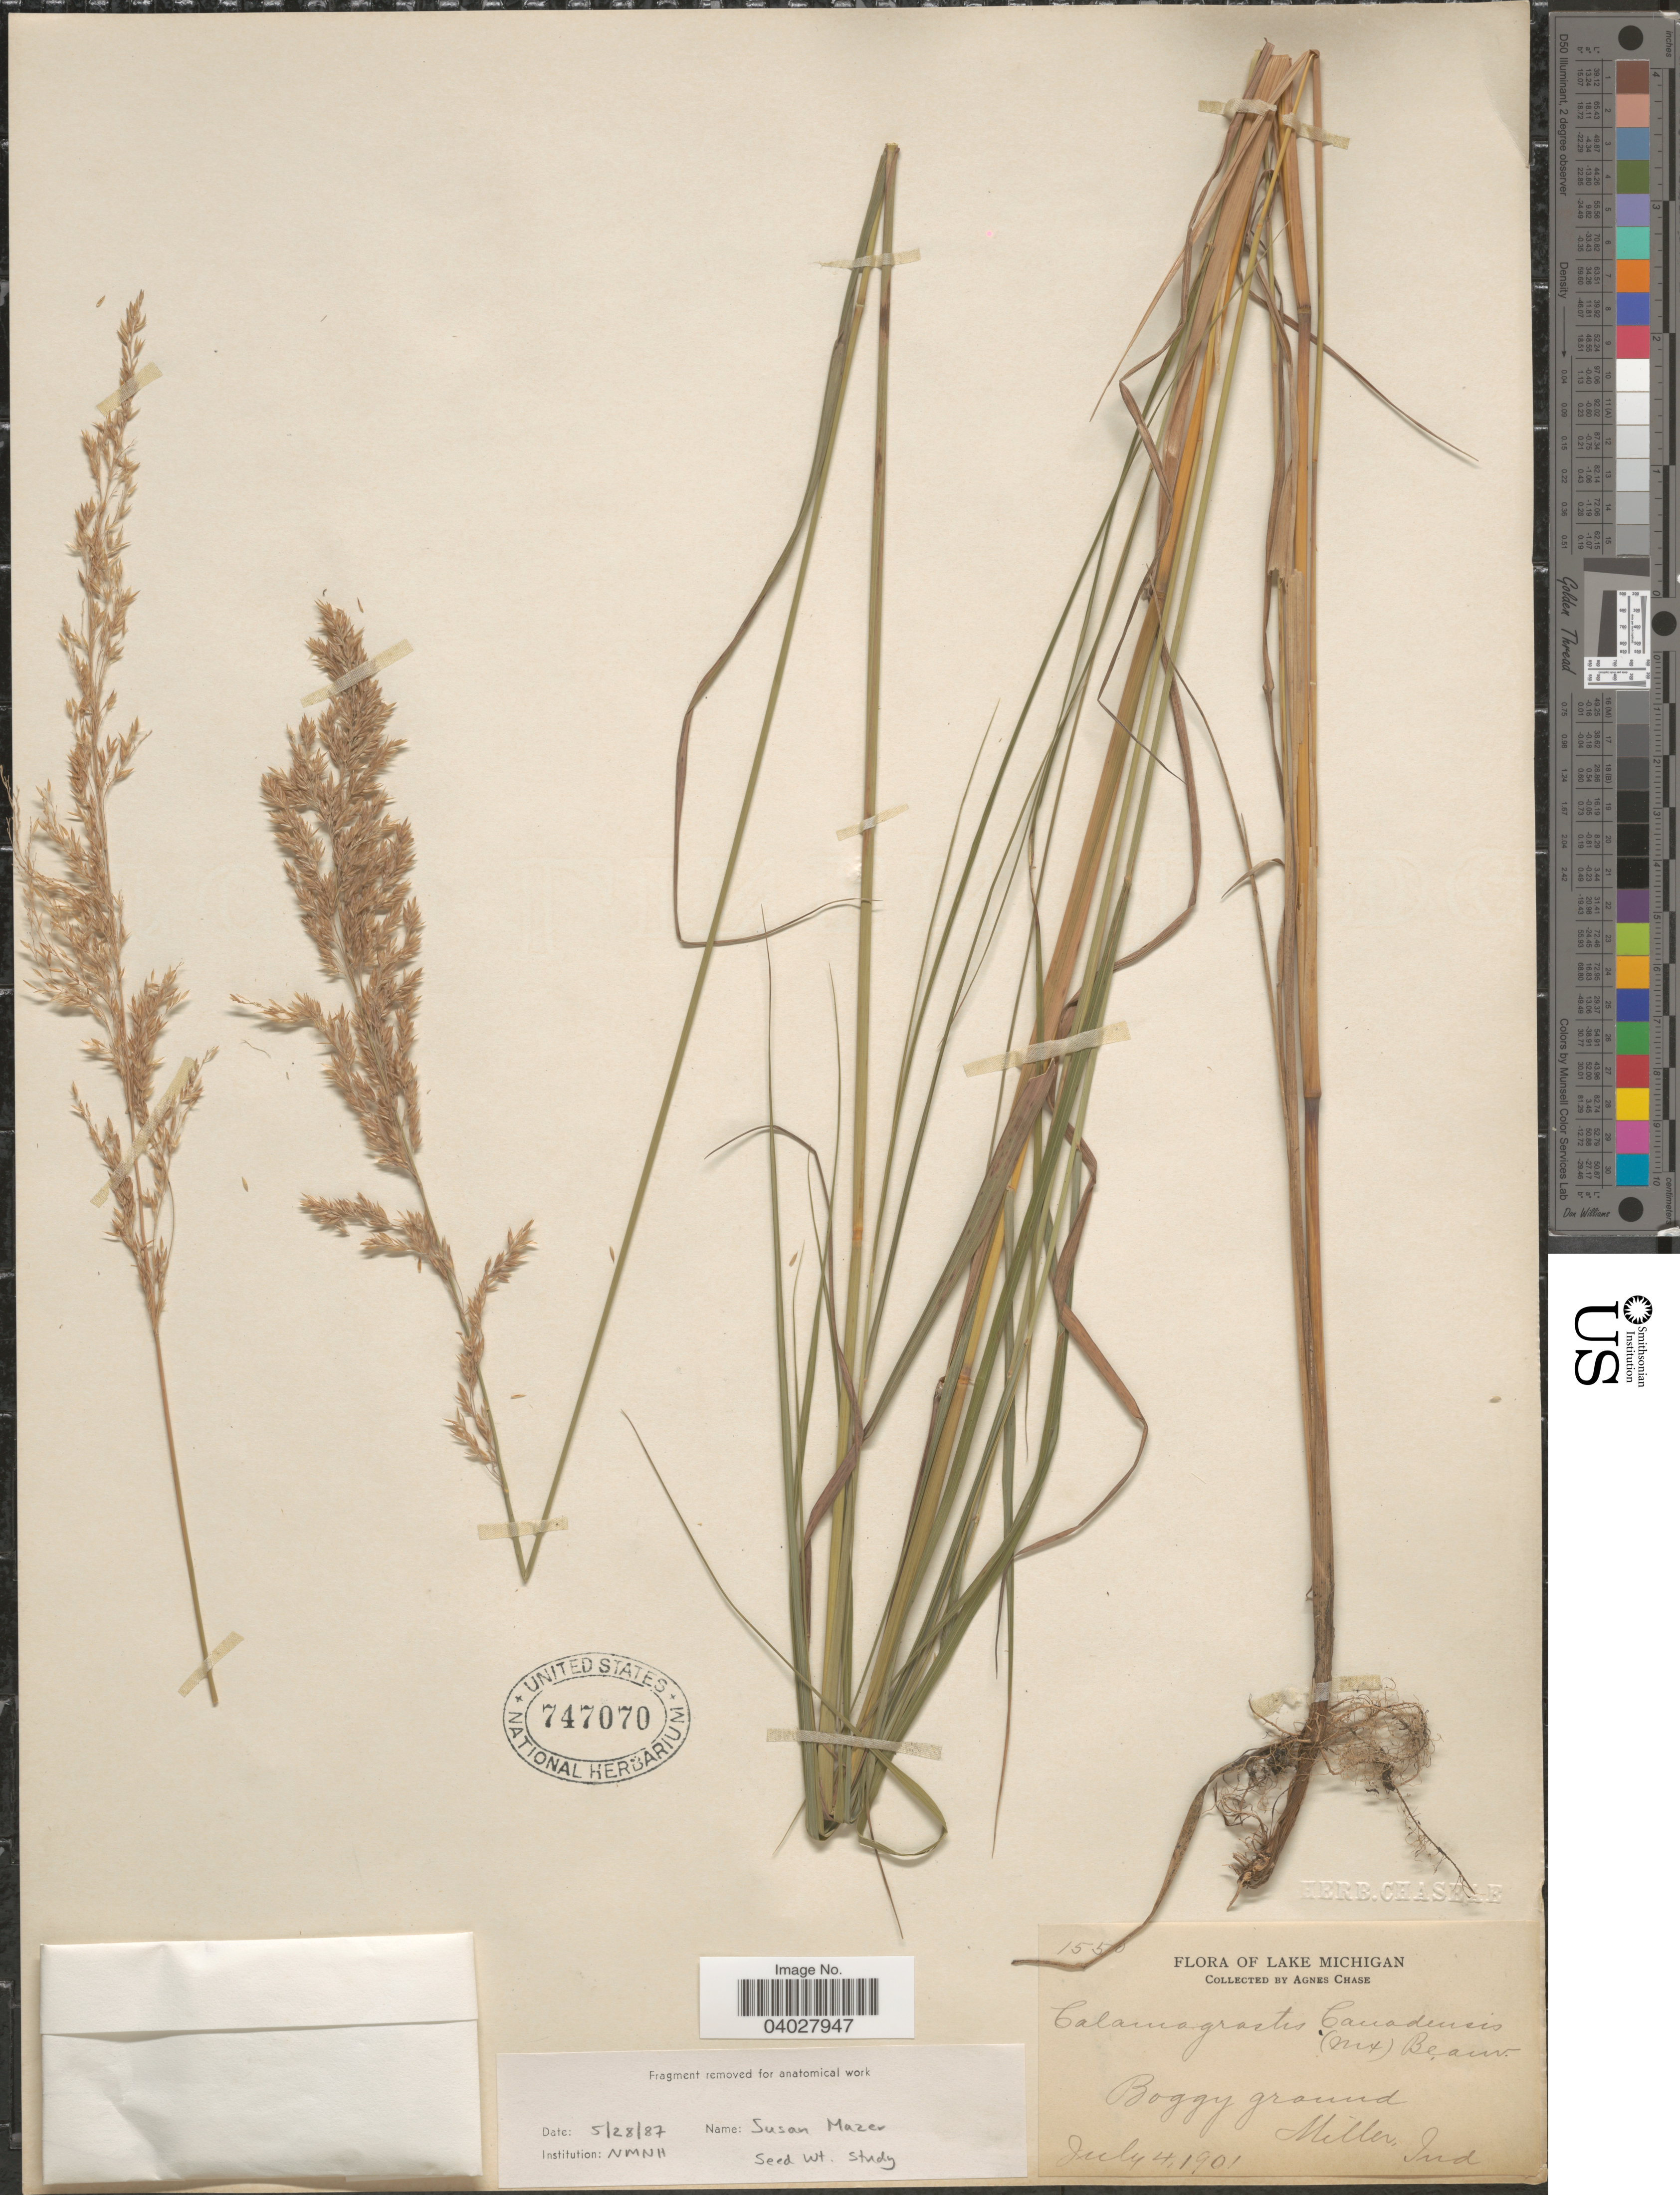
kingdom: Plantae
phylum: Tracheophyta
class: Liliopsida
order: Poales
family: Poaceae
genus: Calamagrostis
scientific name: Calamagrostis canadensis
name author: (Michx.) P. Beauv.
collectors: A. Chase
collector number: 1550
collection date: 1901-07-04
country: United States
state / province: Indiana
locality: Lake Michigan. Boggy ground, Miller.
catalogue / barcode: US 747070